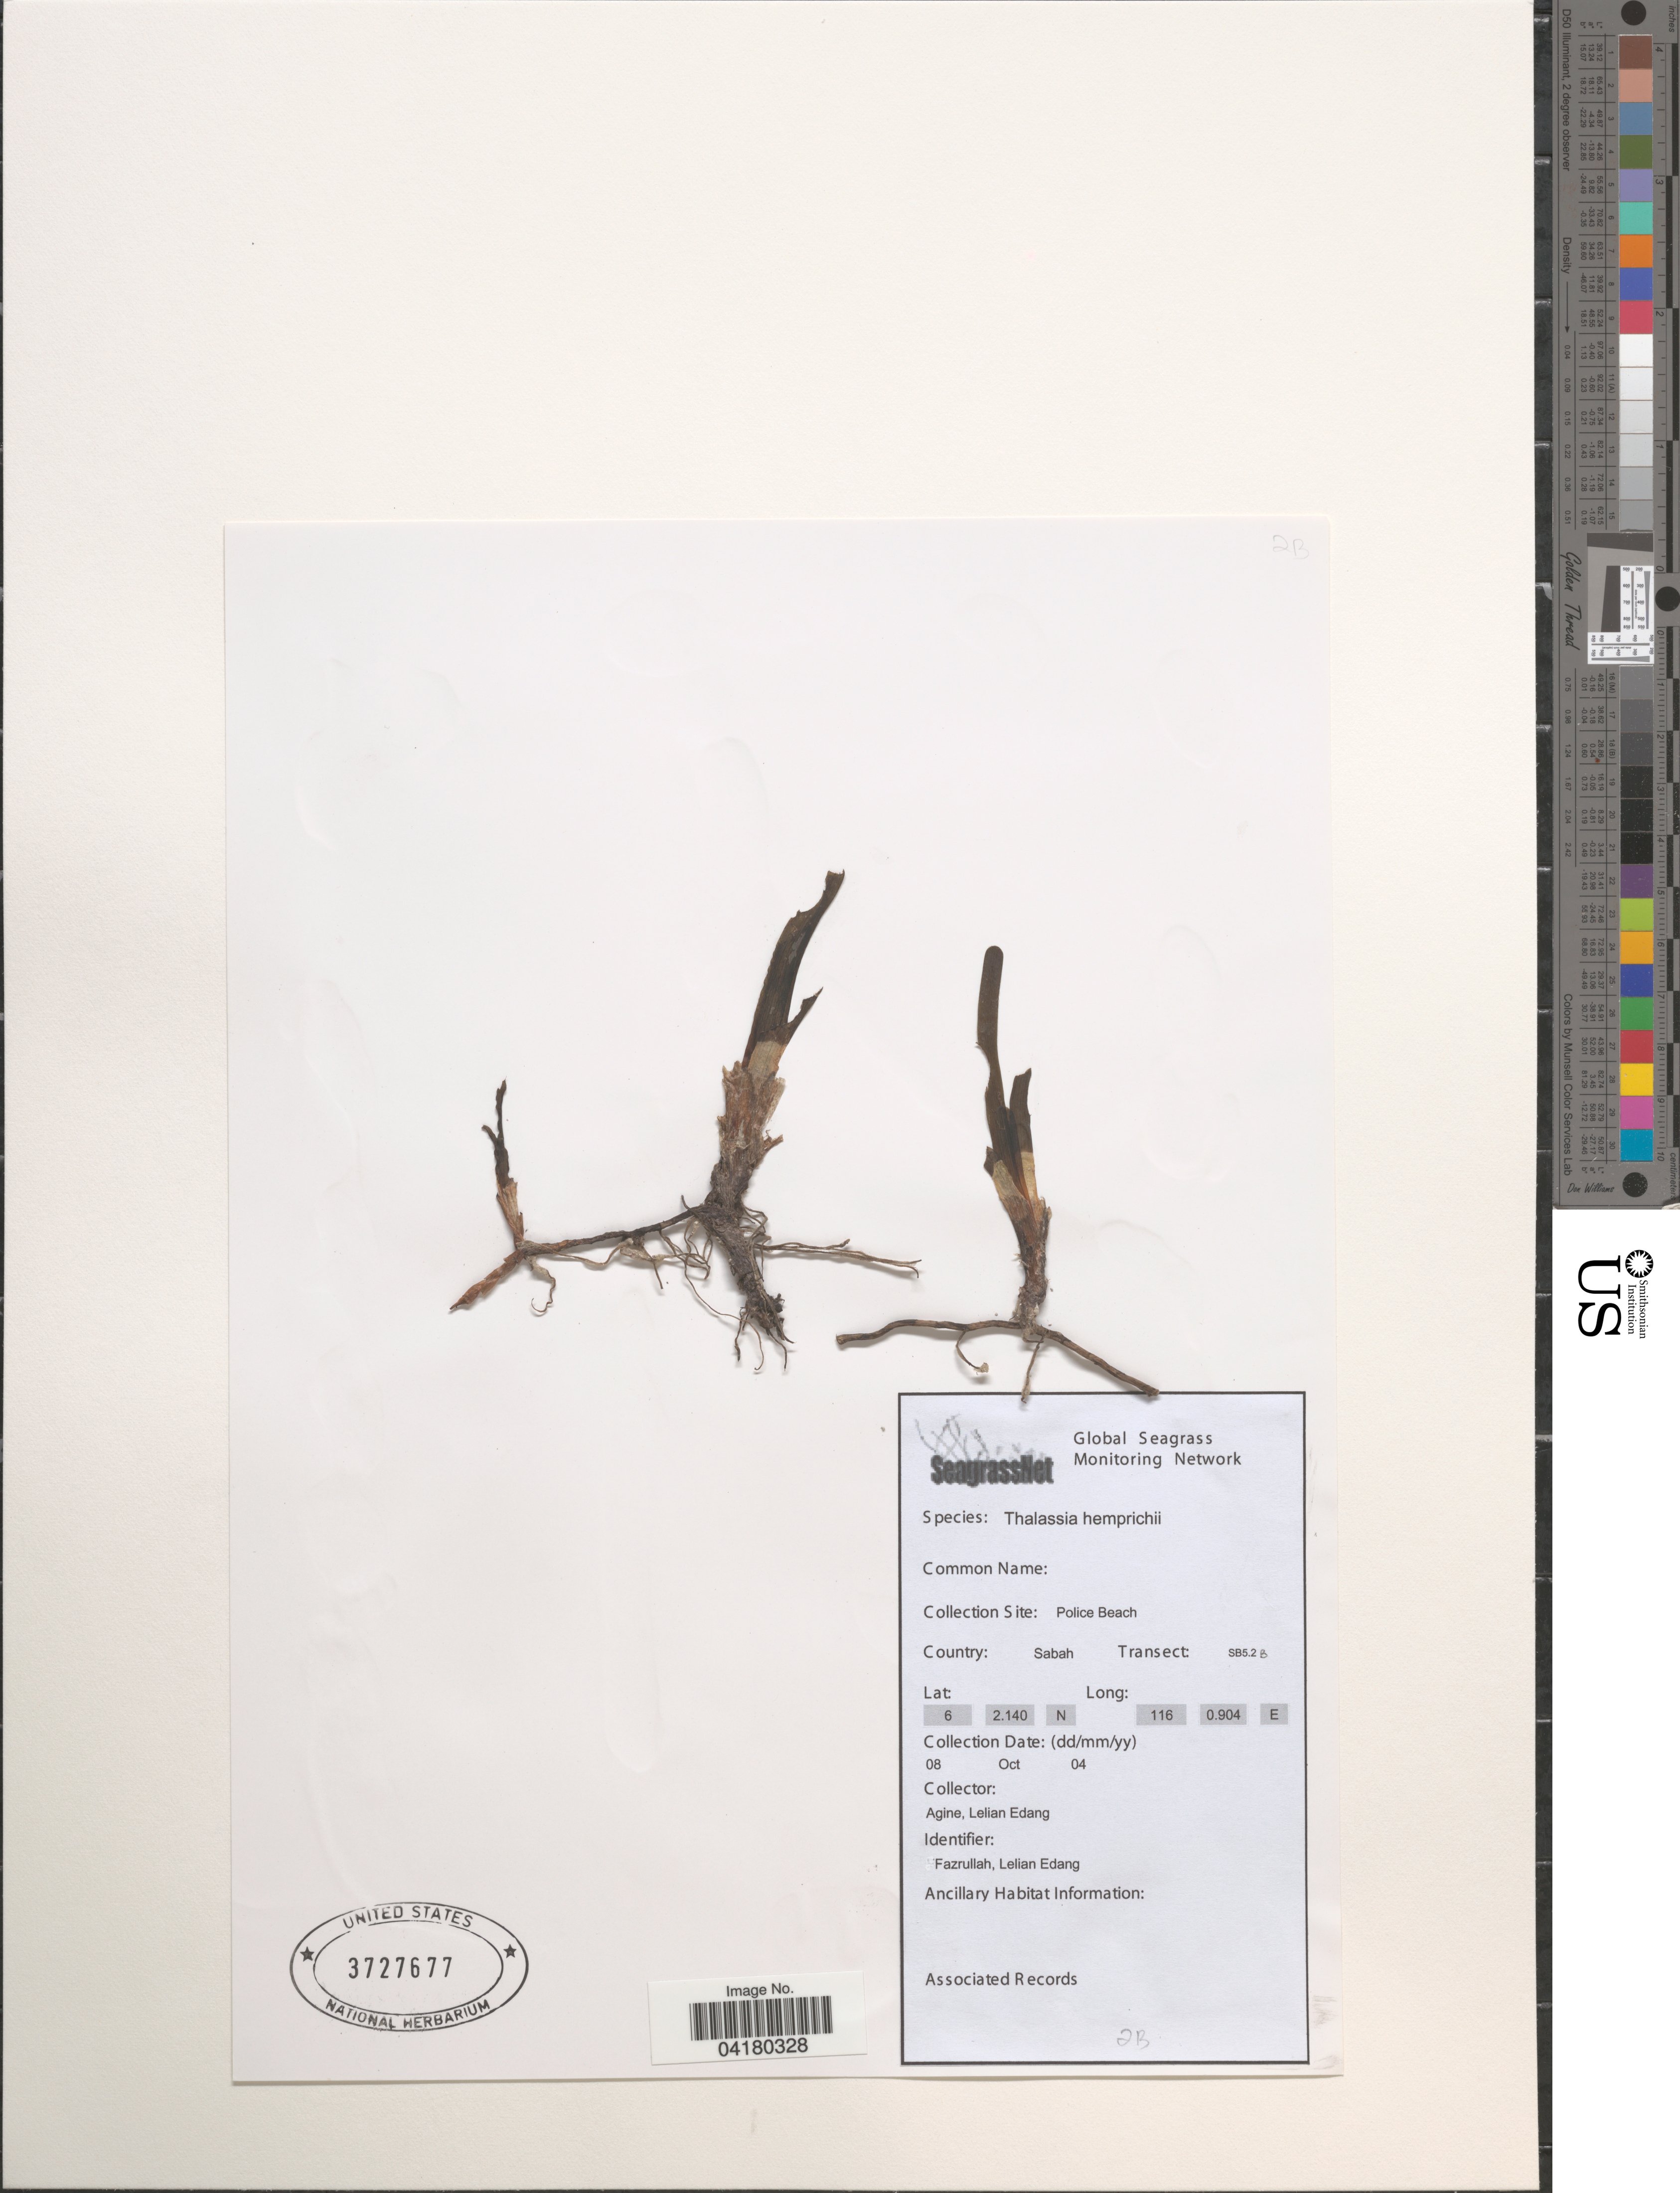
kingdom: Plantae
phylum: Tracheophyta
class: Liliopsida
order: Alismatales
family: Hydrocharitaceae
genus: Thalassia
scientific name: Thalassia hemprichii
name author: Asch.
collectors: Agine & L. Edang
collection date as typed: Transcribed d/m/y: 8/10/4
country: Malaysia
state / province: Sabah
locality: Police Beach. Transect: SB5.2B.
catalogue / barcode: US 3727677